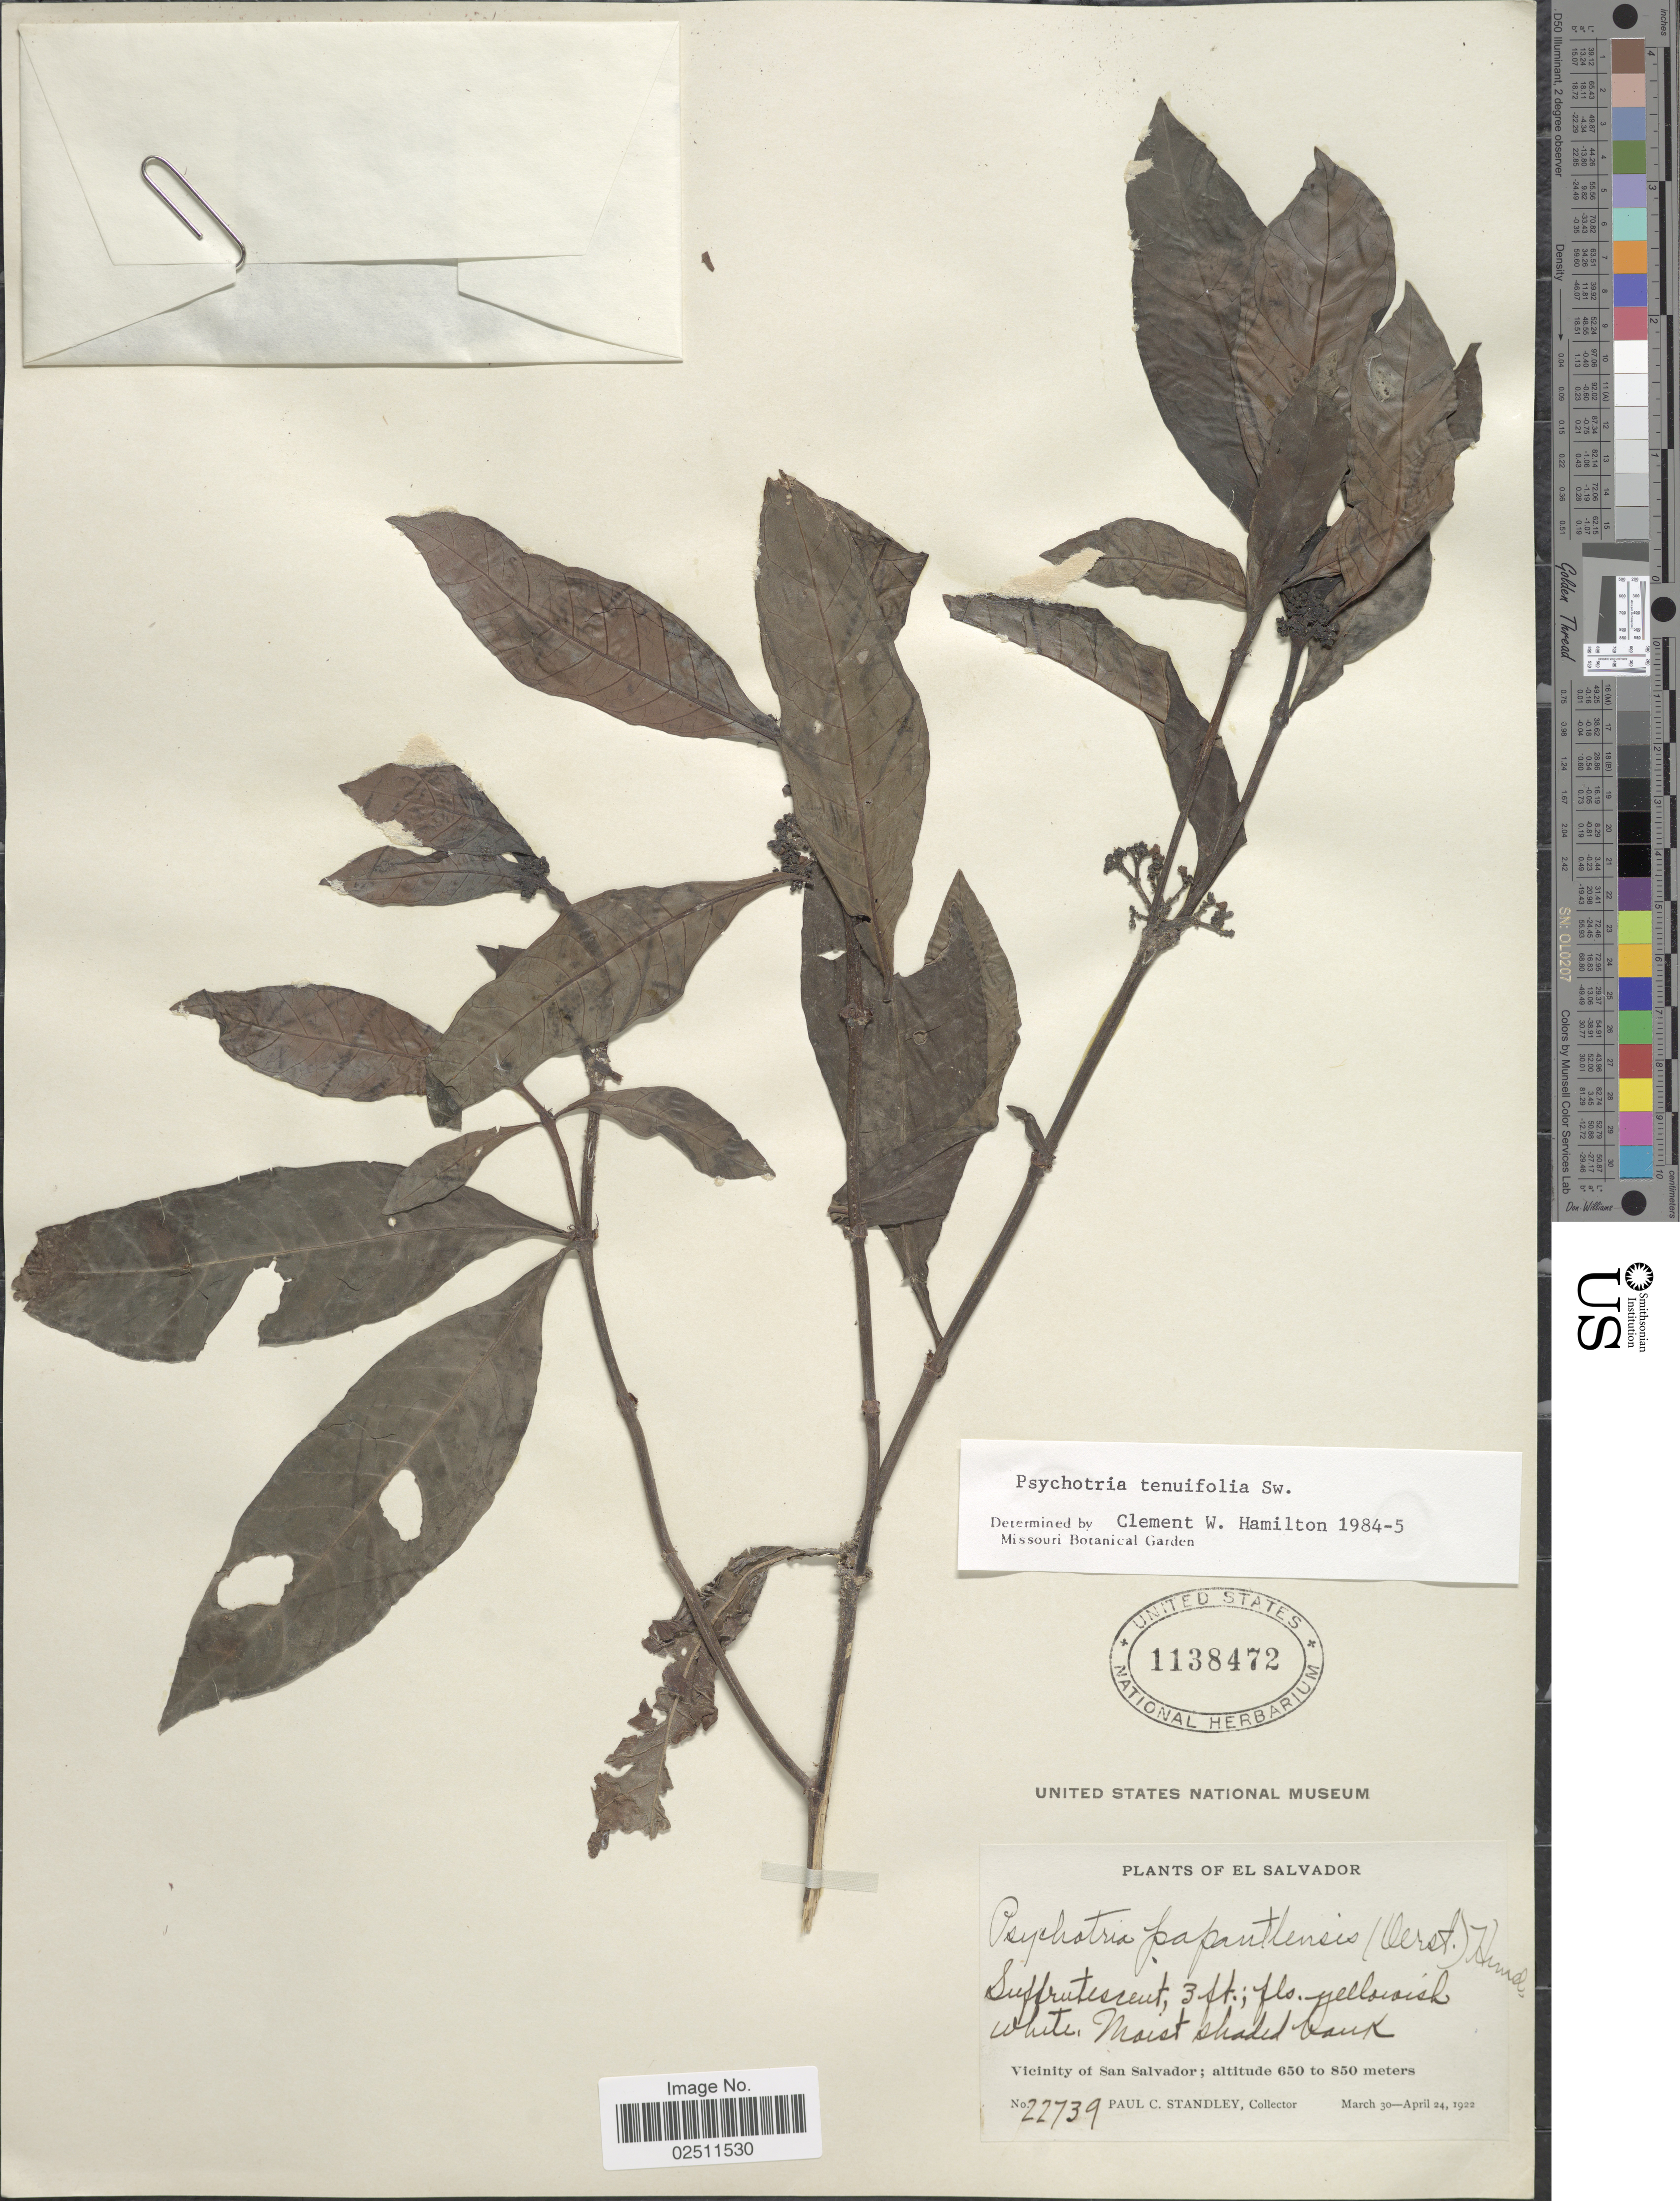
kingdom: Plantae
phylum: Tracheophyta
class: Magnoliopsida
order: Gentianales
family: Rubiaceae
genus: Psychotria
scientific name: Psychotria tenuifolia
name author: Sw.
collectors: P. C. Standley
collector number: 22739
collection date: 1922-03-30/1922-04-24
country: El Salvador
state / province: San Salvador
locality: Vicinity of San Salvador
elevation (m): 650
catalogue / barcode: US 1138472